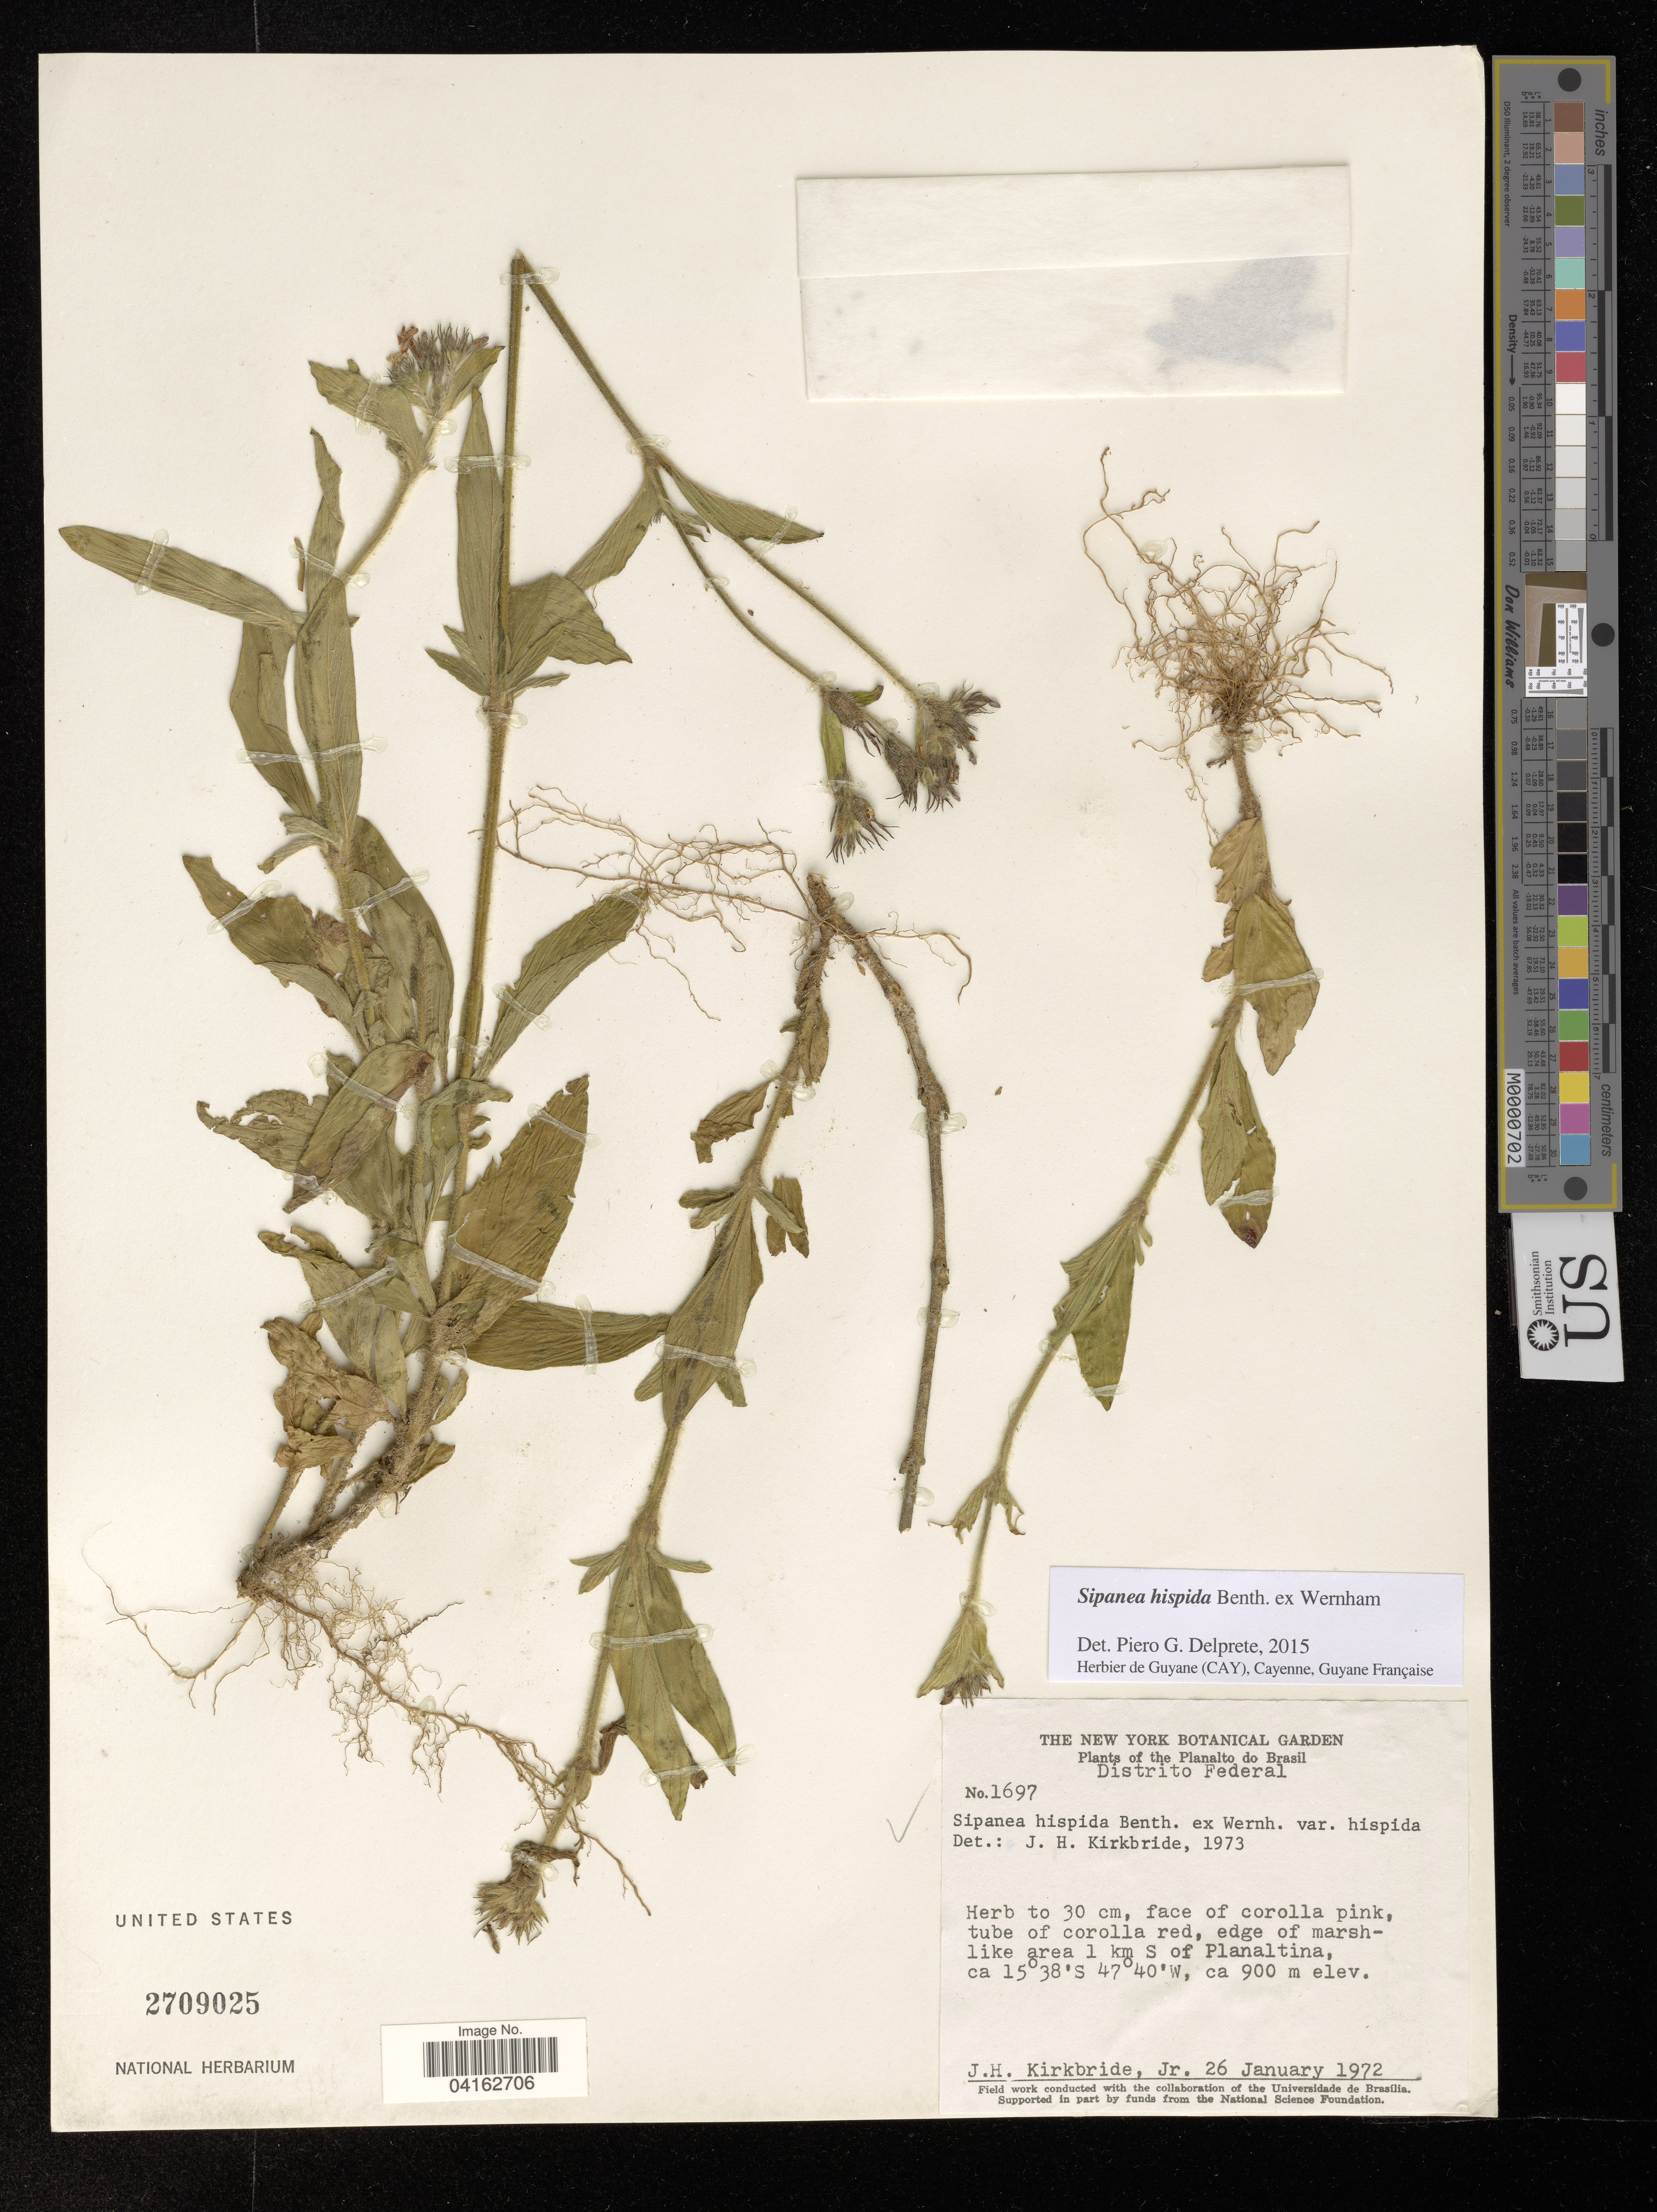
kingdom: Plantae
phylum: Tracheophyta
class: Magnoliopsida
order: Gentianales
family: Rubiaceae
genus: Sipanea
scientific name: Sipanea hispida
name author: Benth. ex Wernham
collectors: J. H. Kirkbride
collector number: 1697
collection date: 1972-01-26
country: Brazil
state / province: Distrito Federal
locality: Edge of marshlike area 1 km S of Planaltina.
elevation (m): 900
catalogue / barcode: US 2709025